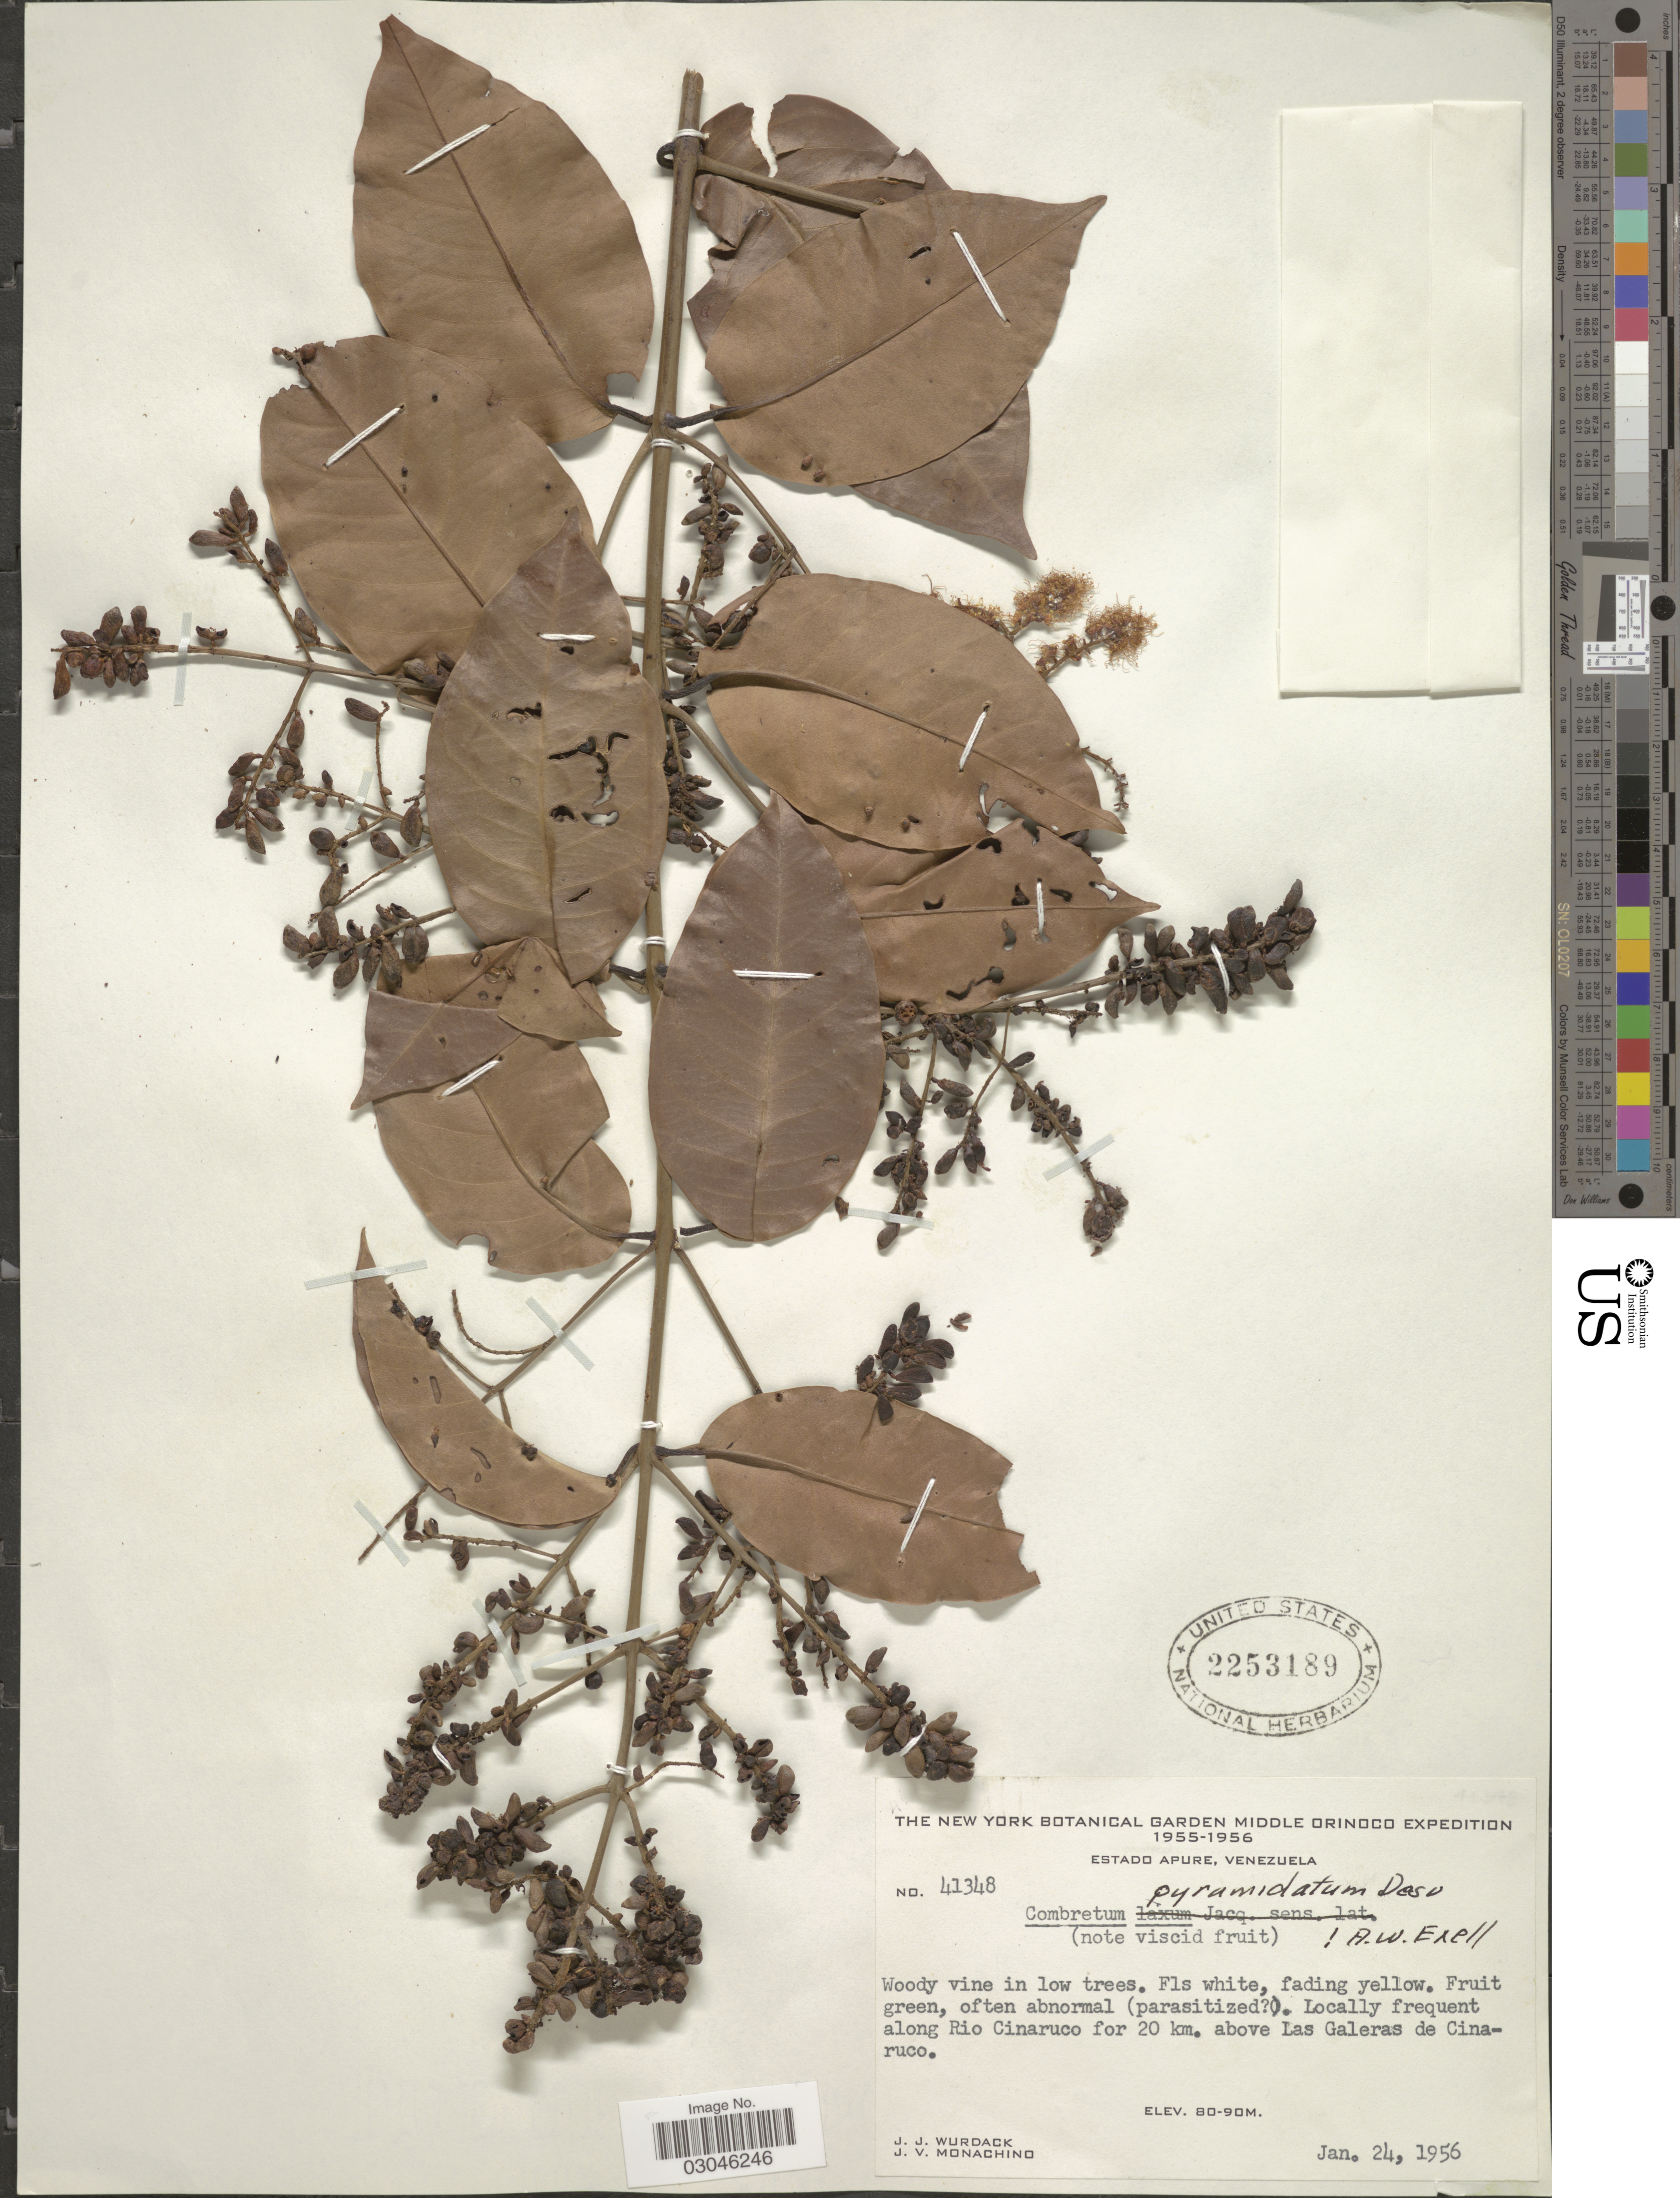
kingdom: Plantae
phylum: Tracheophyta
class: Magnoliopsida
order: Myrtales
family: Combretaceae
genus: Combretum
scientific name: Combretum pyramidatum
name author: Desv.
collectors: J. J. Wurdack & J. V. Monachino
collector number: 41348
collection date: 1956-01-24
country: Venezuela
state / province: Apure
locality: Middle Orinoco. Along Rio Cinaruco for 20 km. above Las Galeras de Cinaruco.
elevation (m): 80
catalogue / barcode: US 2253189